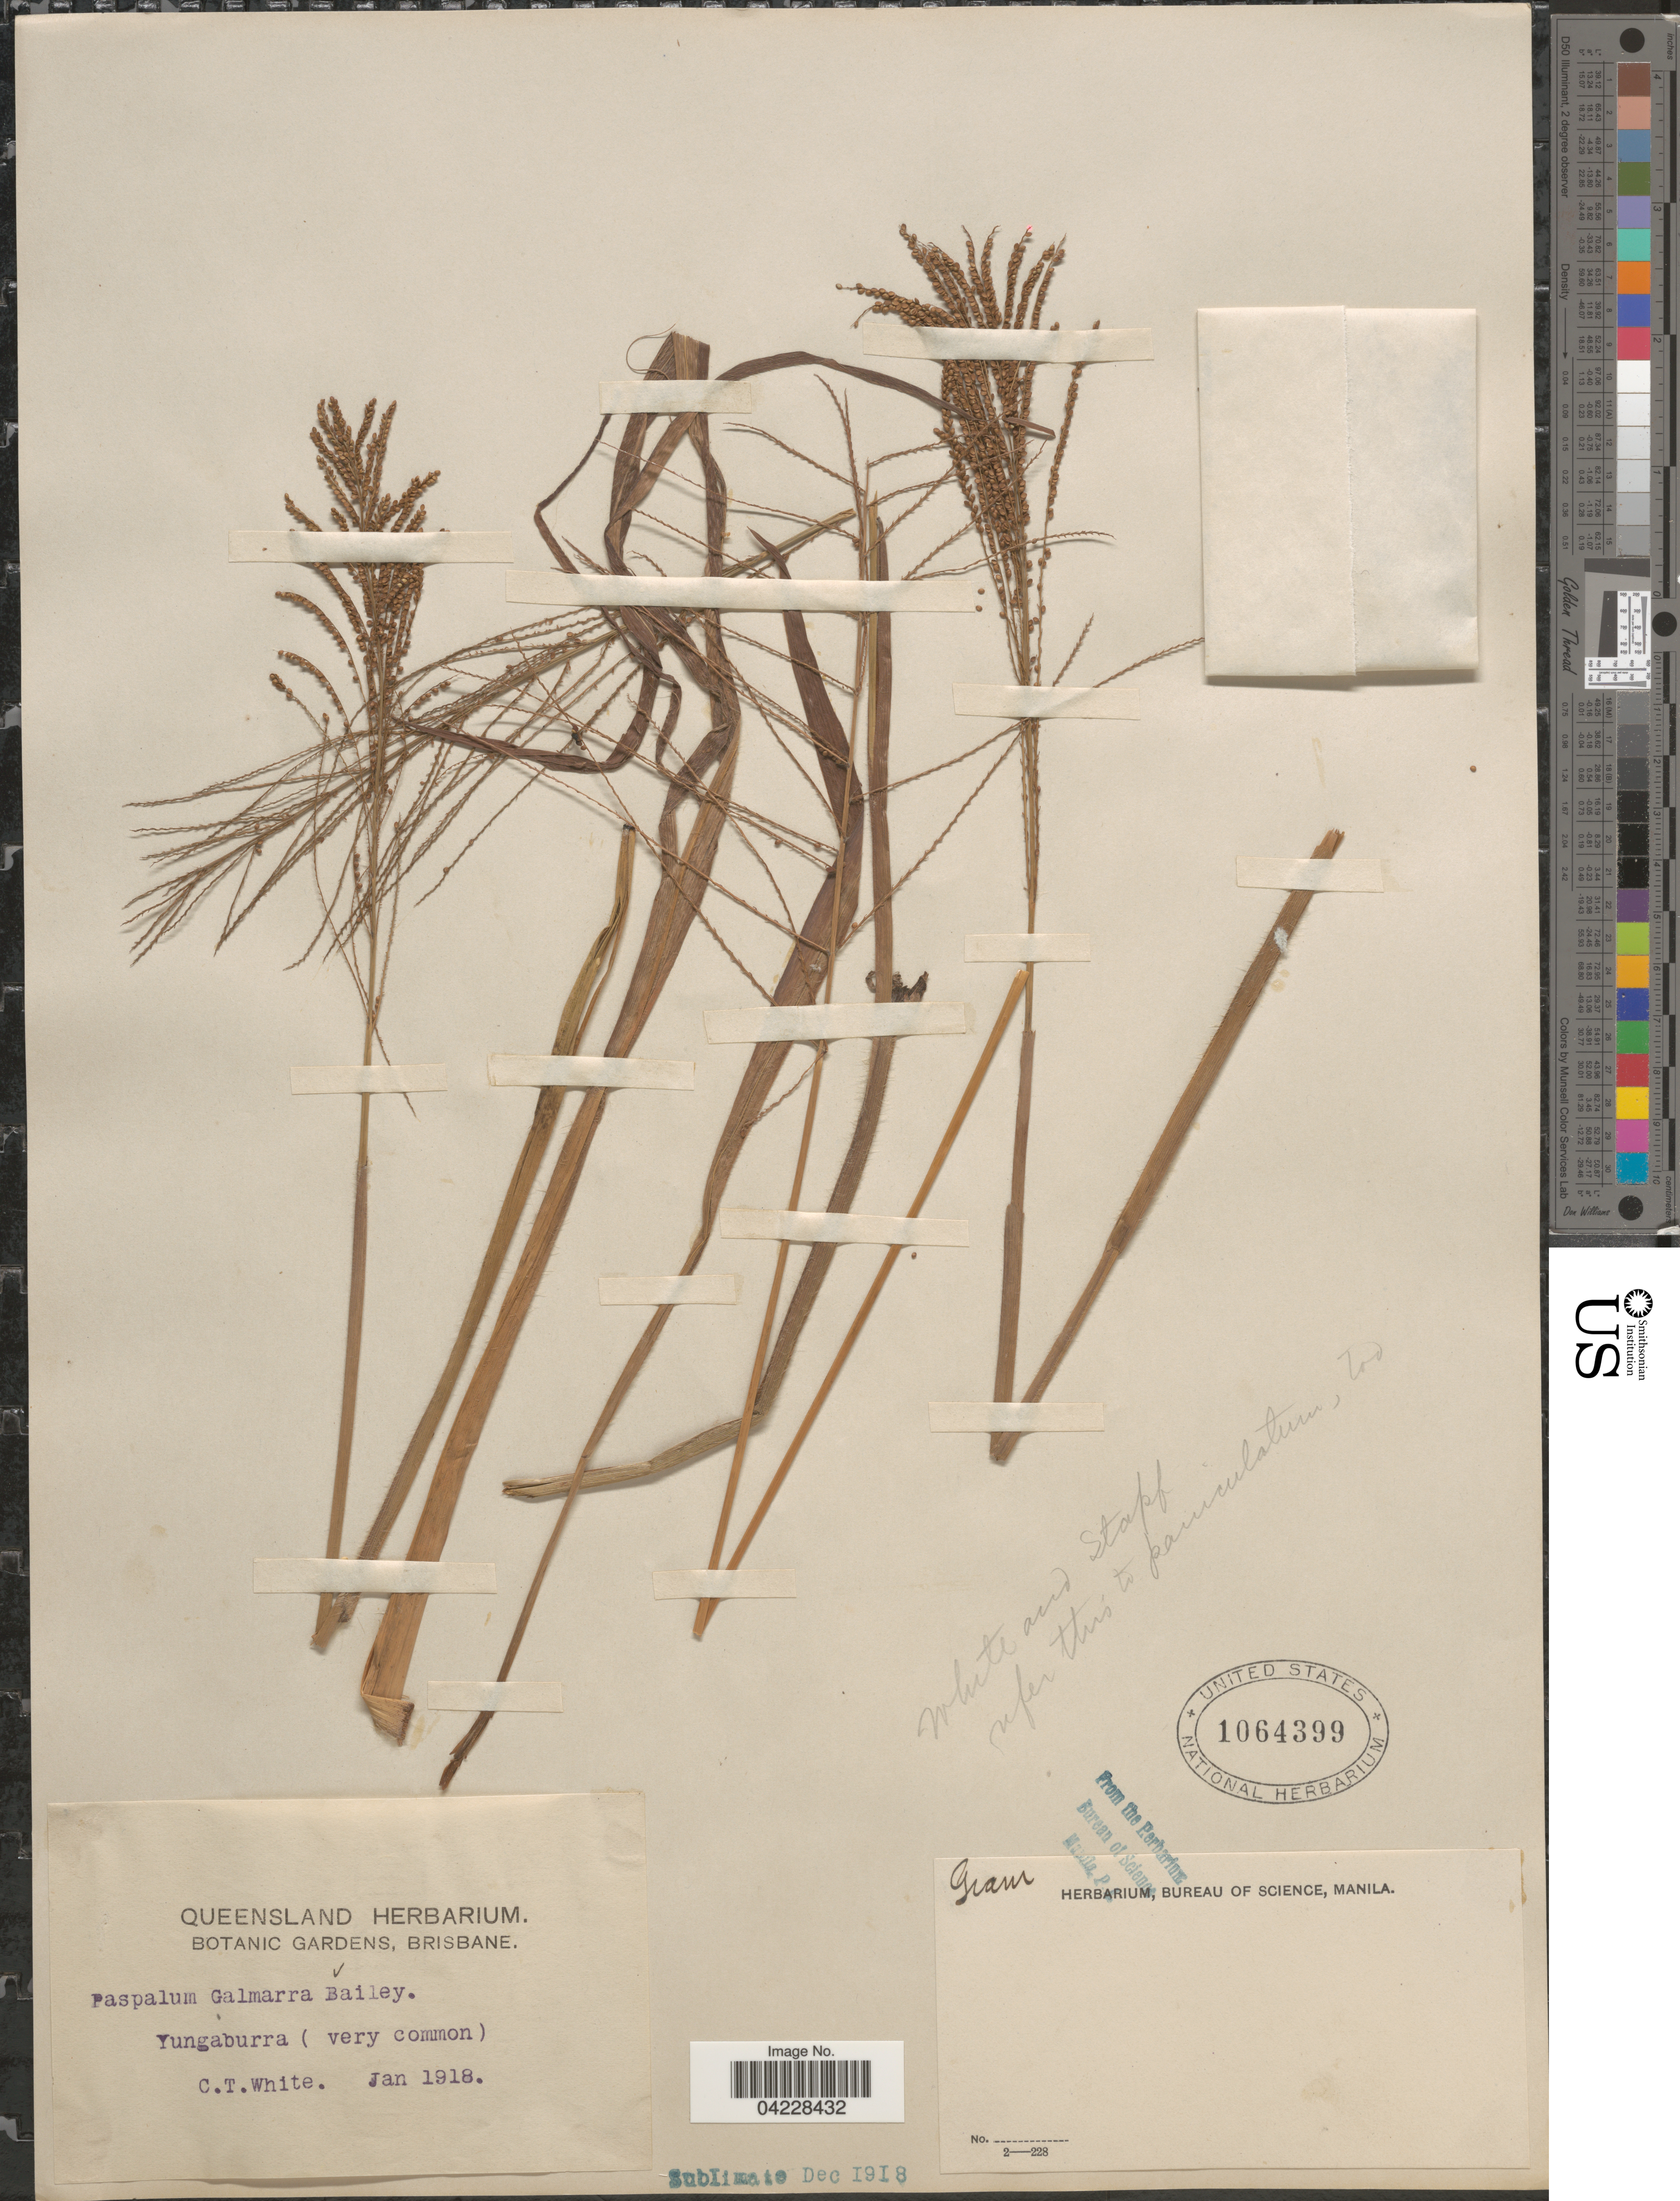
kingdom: Plantae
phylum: Tracheophyta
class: Liliopsida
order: Poales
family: Poaceae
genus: Paspalum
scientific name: Paspalum paniculatum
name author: L.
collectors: C. T. White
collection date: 1918-01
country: Australia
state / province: Queensland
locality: Yungaburra.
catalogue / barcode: US 1064399